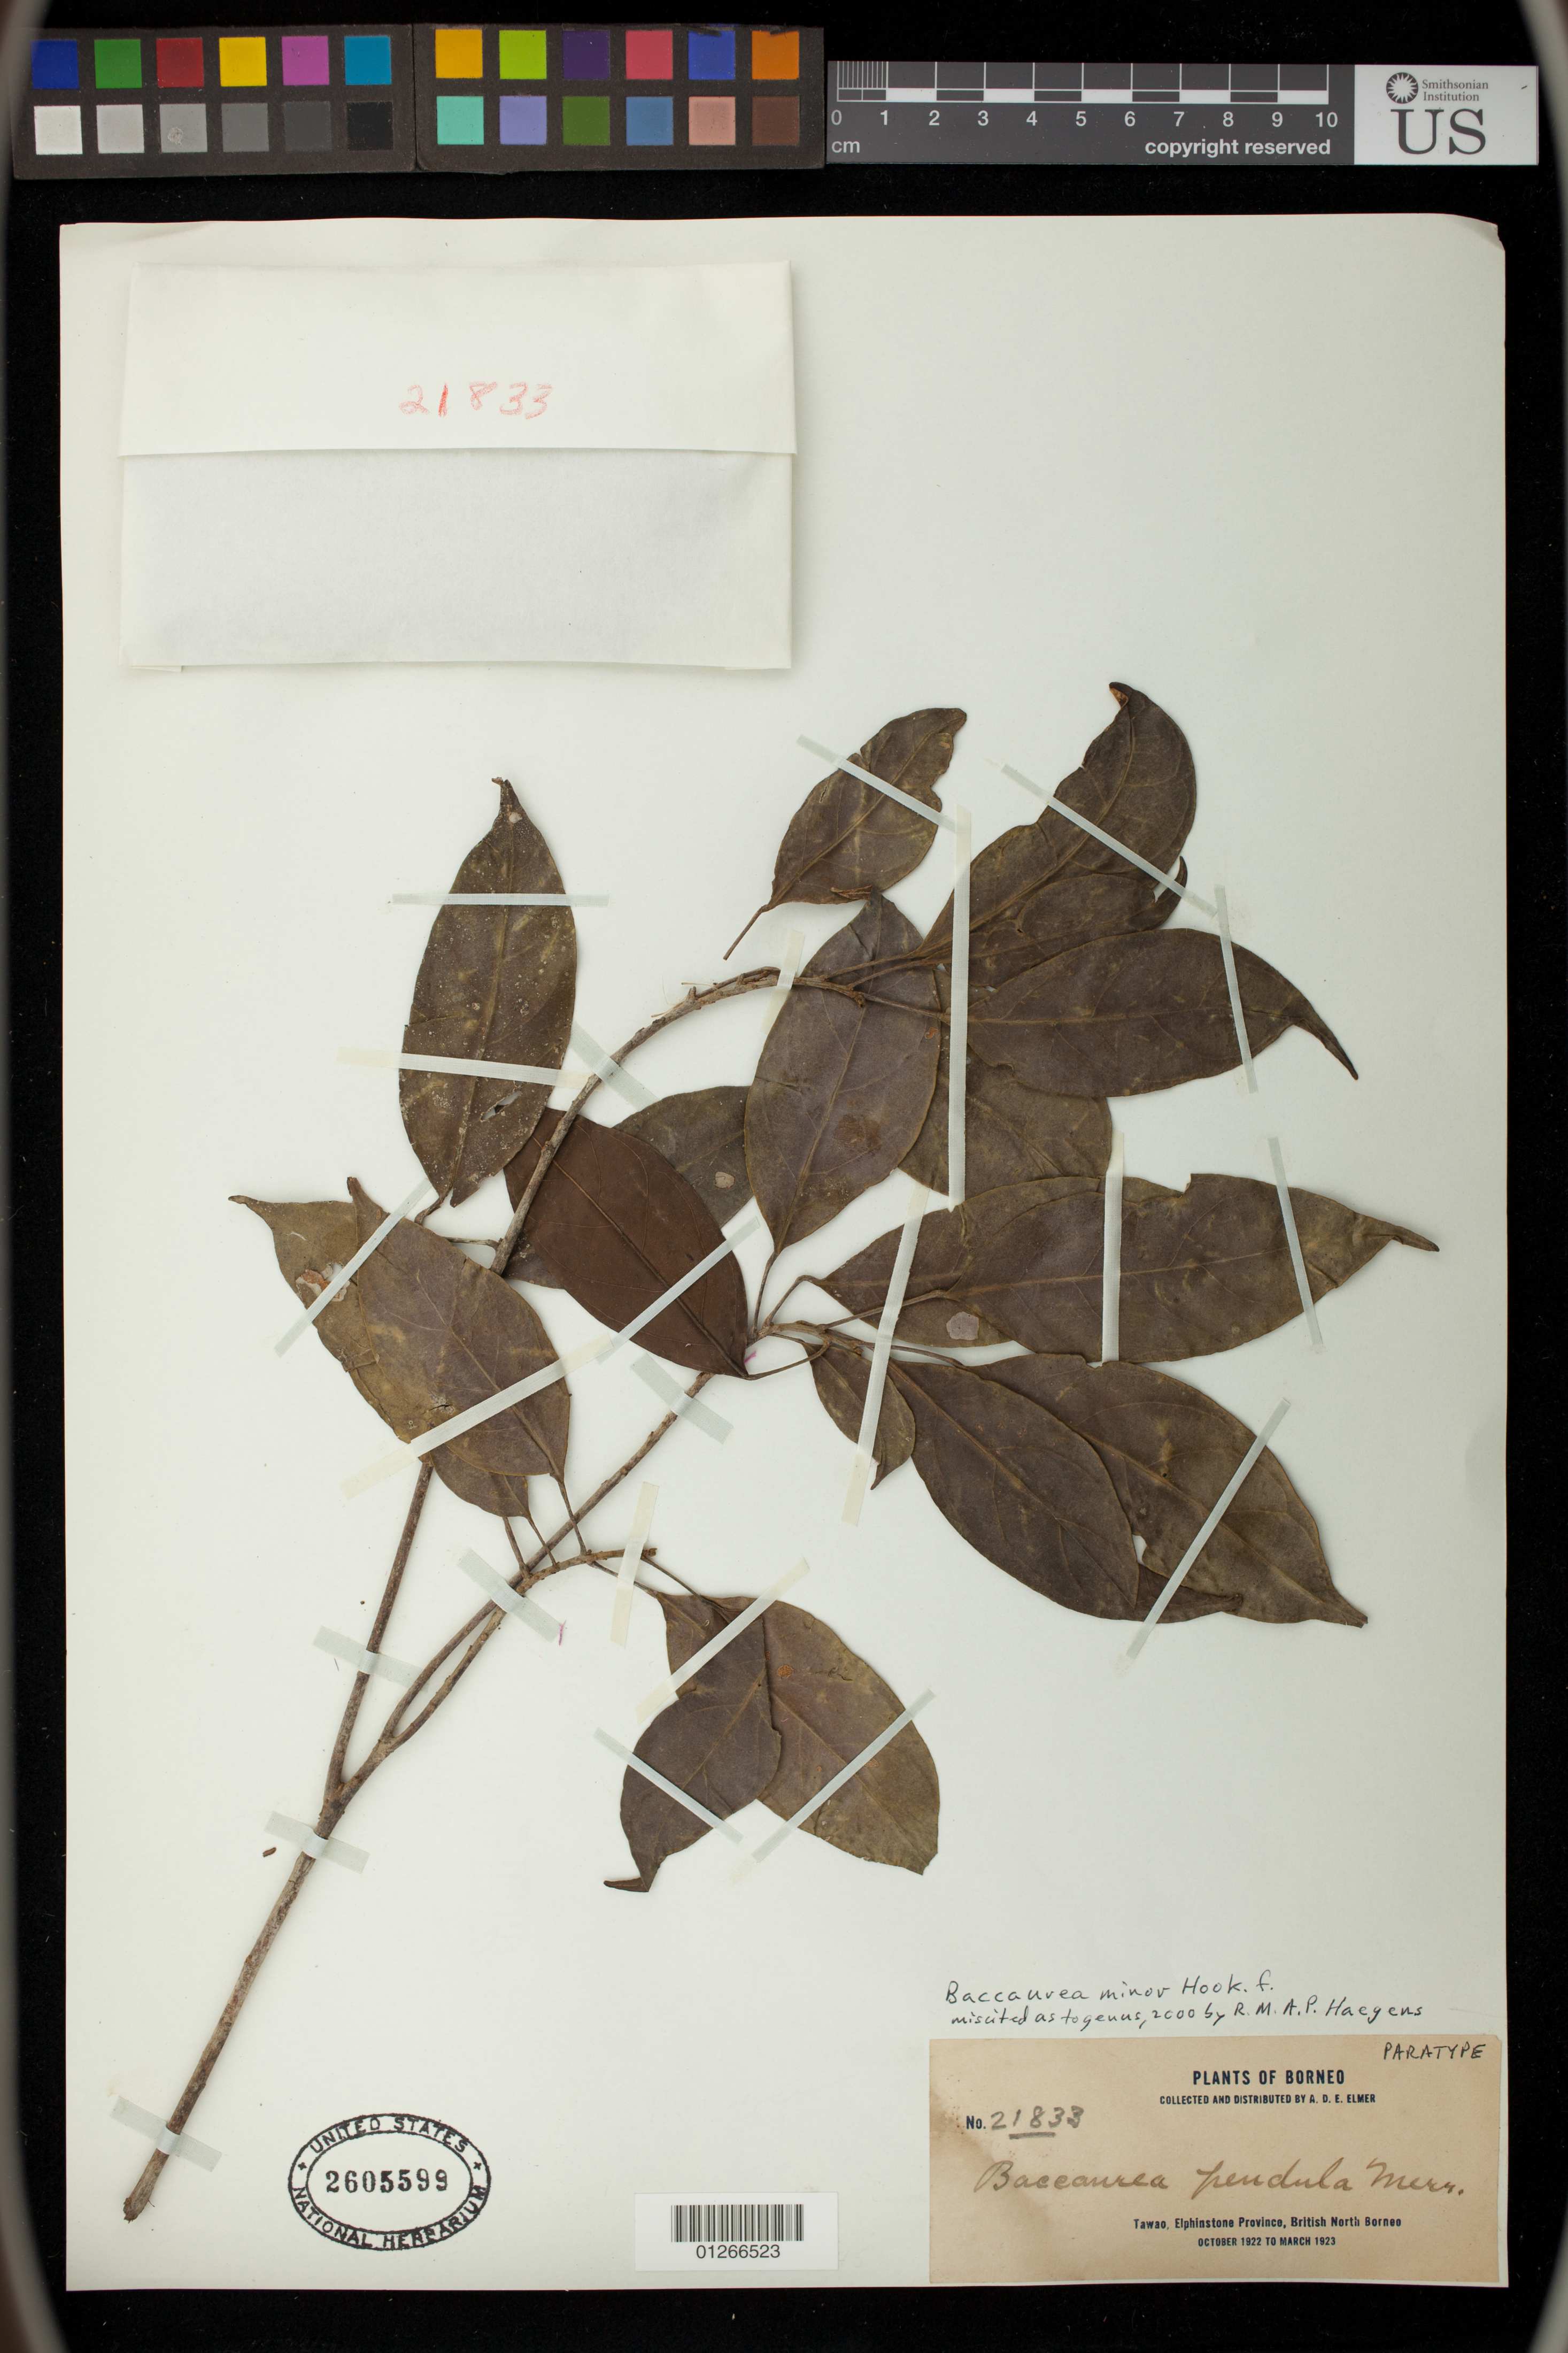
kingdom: Plantae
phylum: Tracheophyta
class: Magnoliopsida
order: Malpighiales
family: Phyllanthaceae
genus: Baccaurea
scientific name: Baccaurea minor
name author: Hook. f.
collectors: A. D. E. Elmer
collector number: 21833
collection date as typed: Oct 1922 to -- Mar 1923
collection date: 1922-10/1923-03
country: Malaysia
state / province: Sabah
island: Borneo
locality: Tawao, Elphinstone Province, British North Borneo.